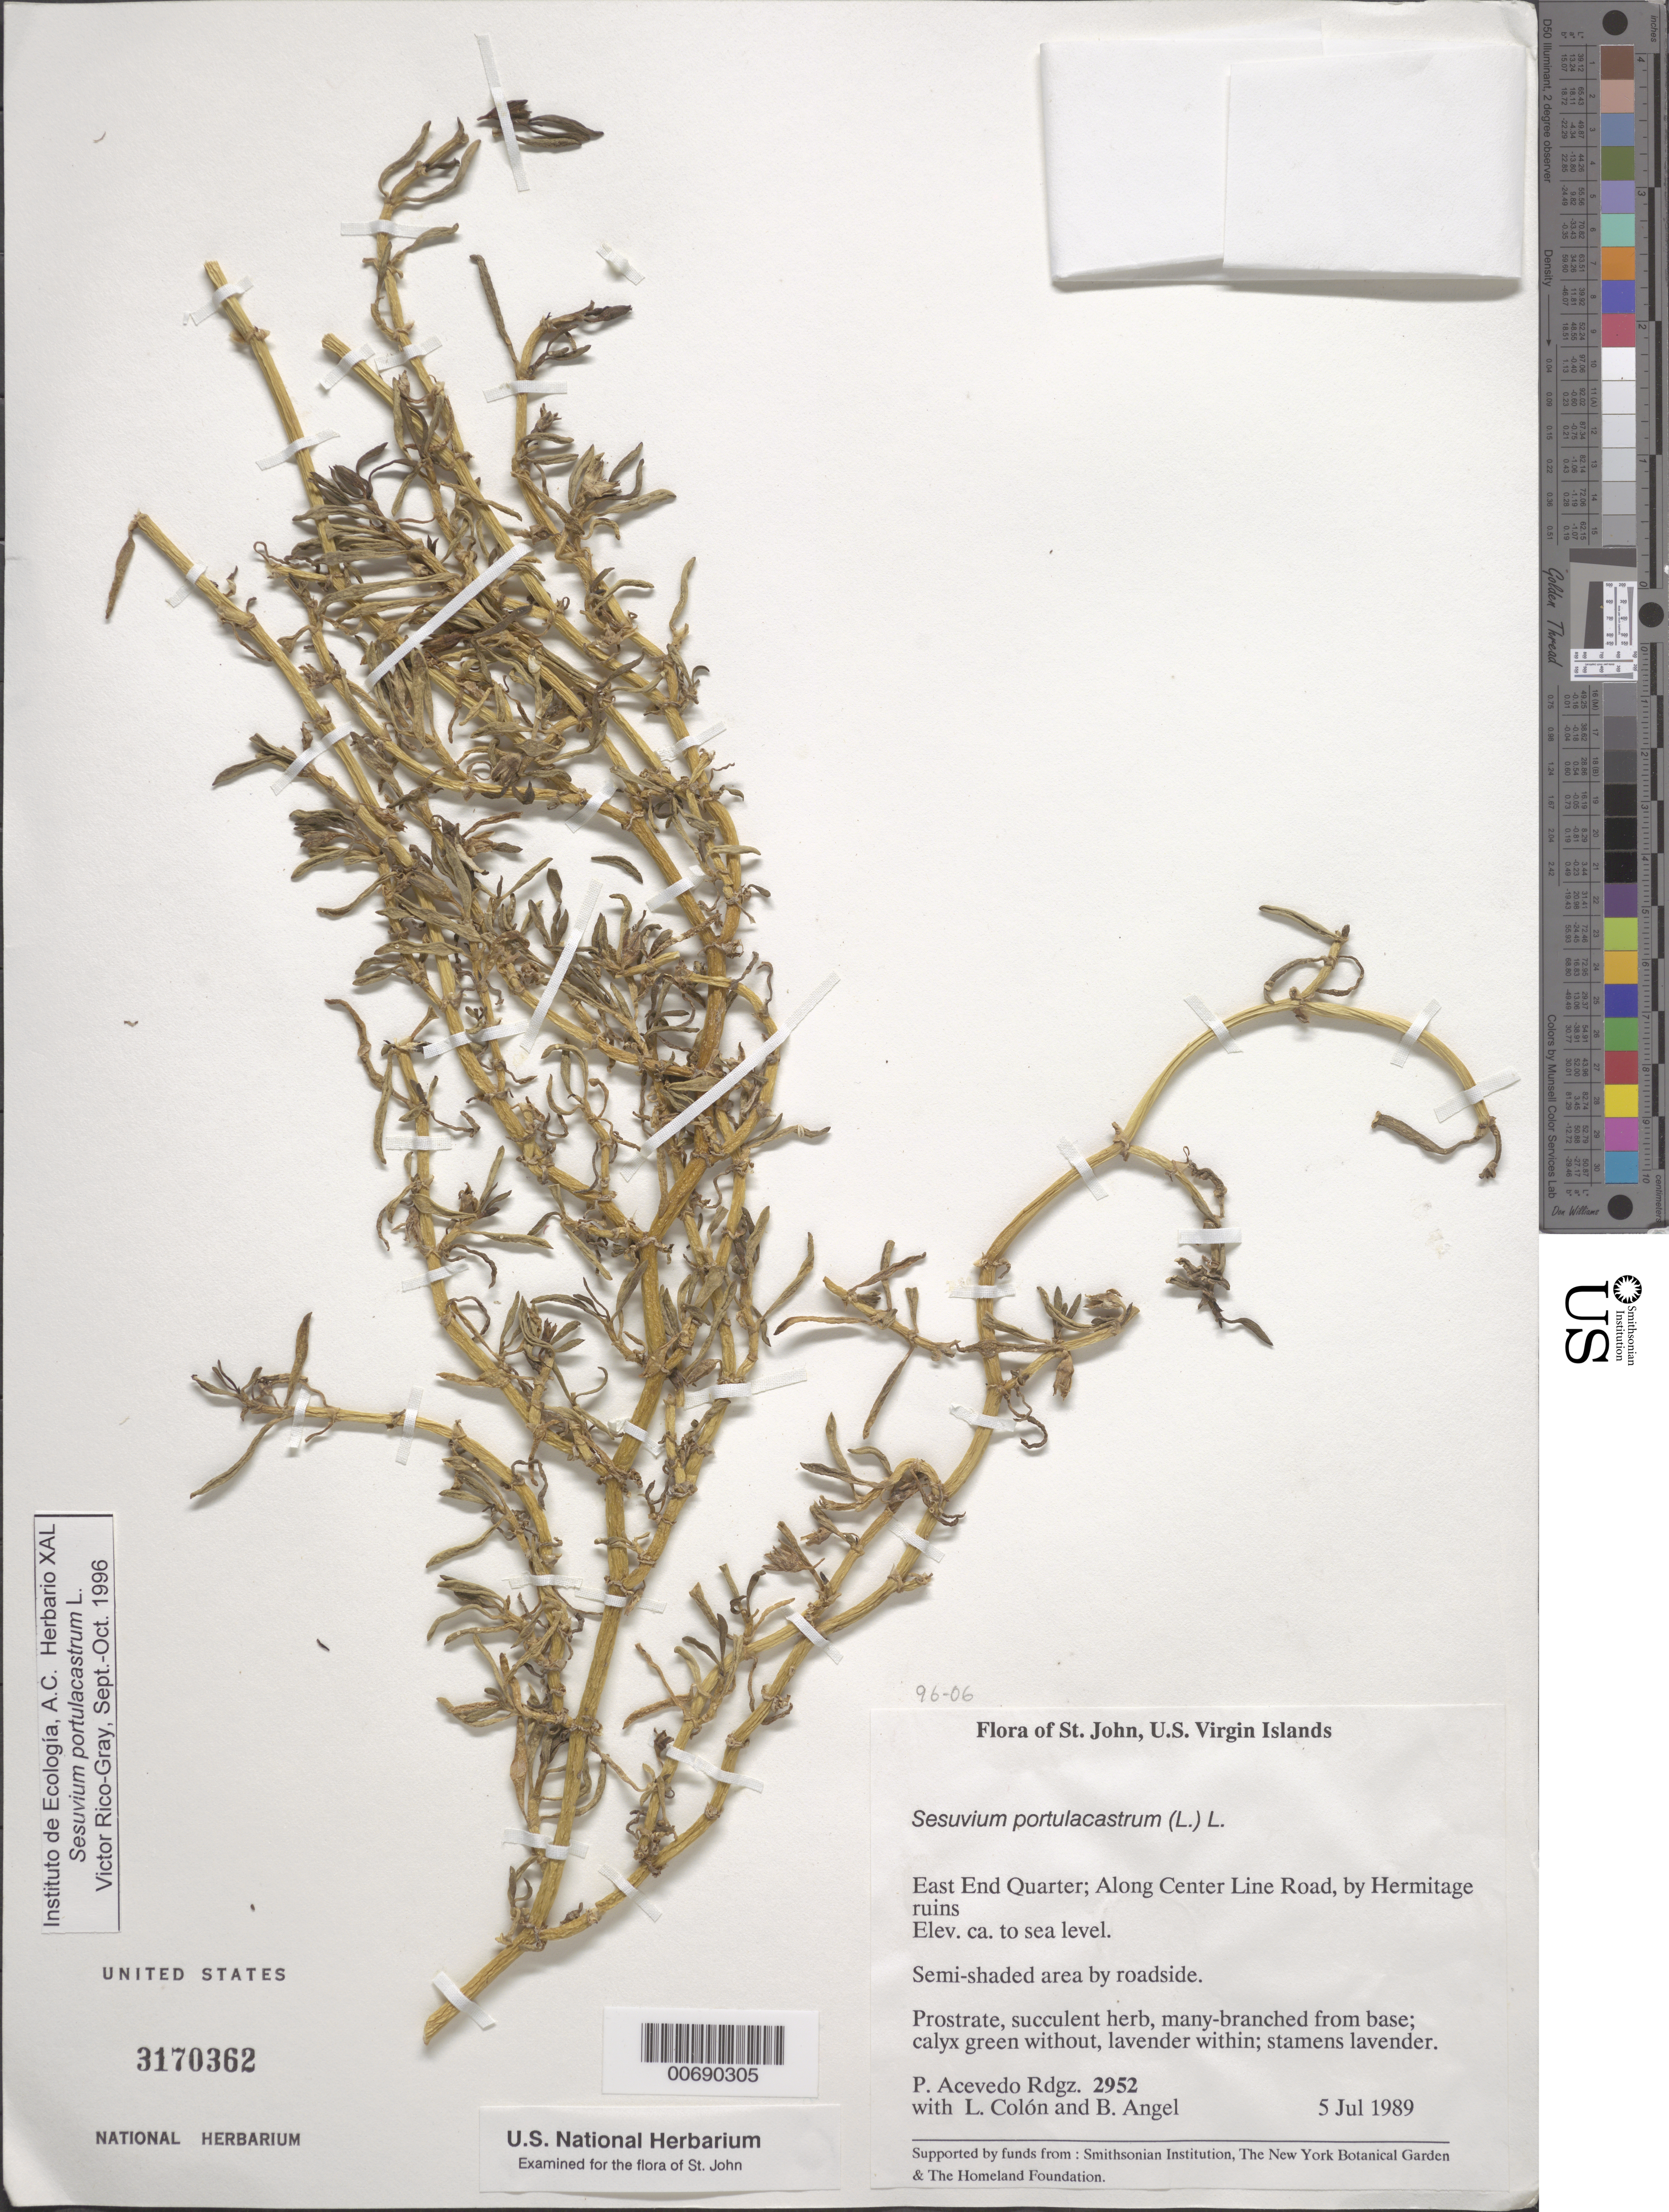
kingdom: Plantae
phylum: Tracheophyta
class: Magnoliopsida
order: Caryophyllales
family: Aizoaceae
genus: Sesuvium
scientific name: Sesuvium portulacastrum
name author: (L.) L.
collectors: P. Acevedo-Rodr., L. Colon & Bobbi Angell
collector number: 2952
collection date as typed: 10 Jul 1989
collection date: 1989-07-10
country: U.S. Virgin Islands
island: St. John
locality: Reef Bay Quarter; along Center Line Road near Hermitage Ruins.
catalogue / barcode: US 3170362